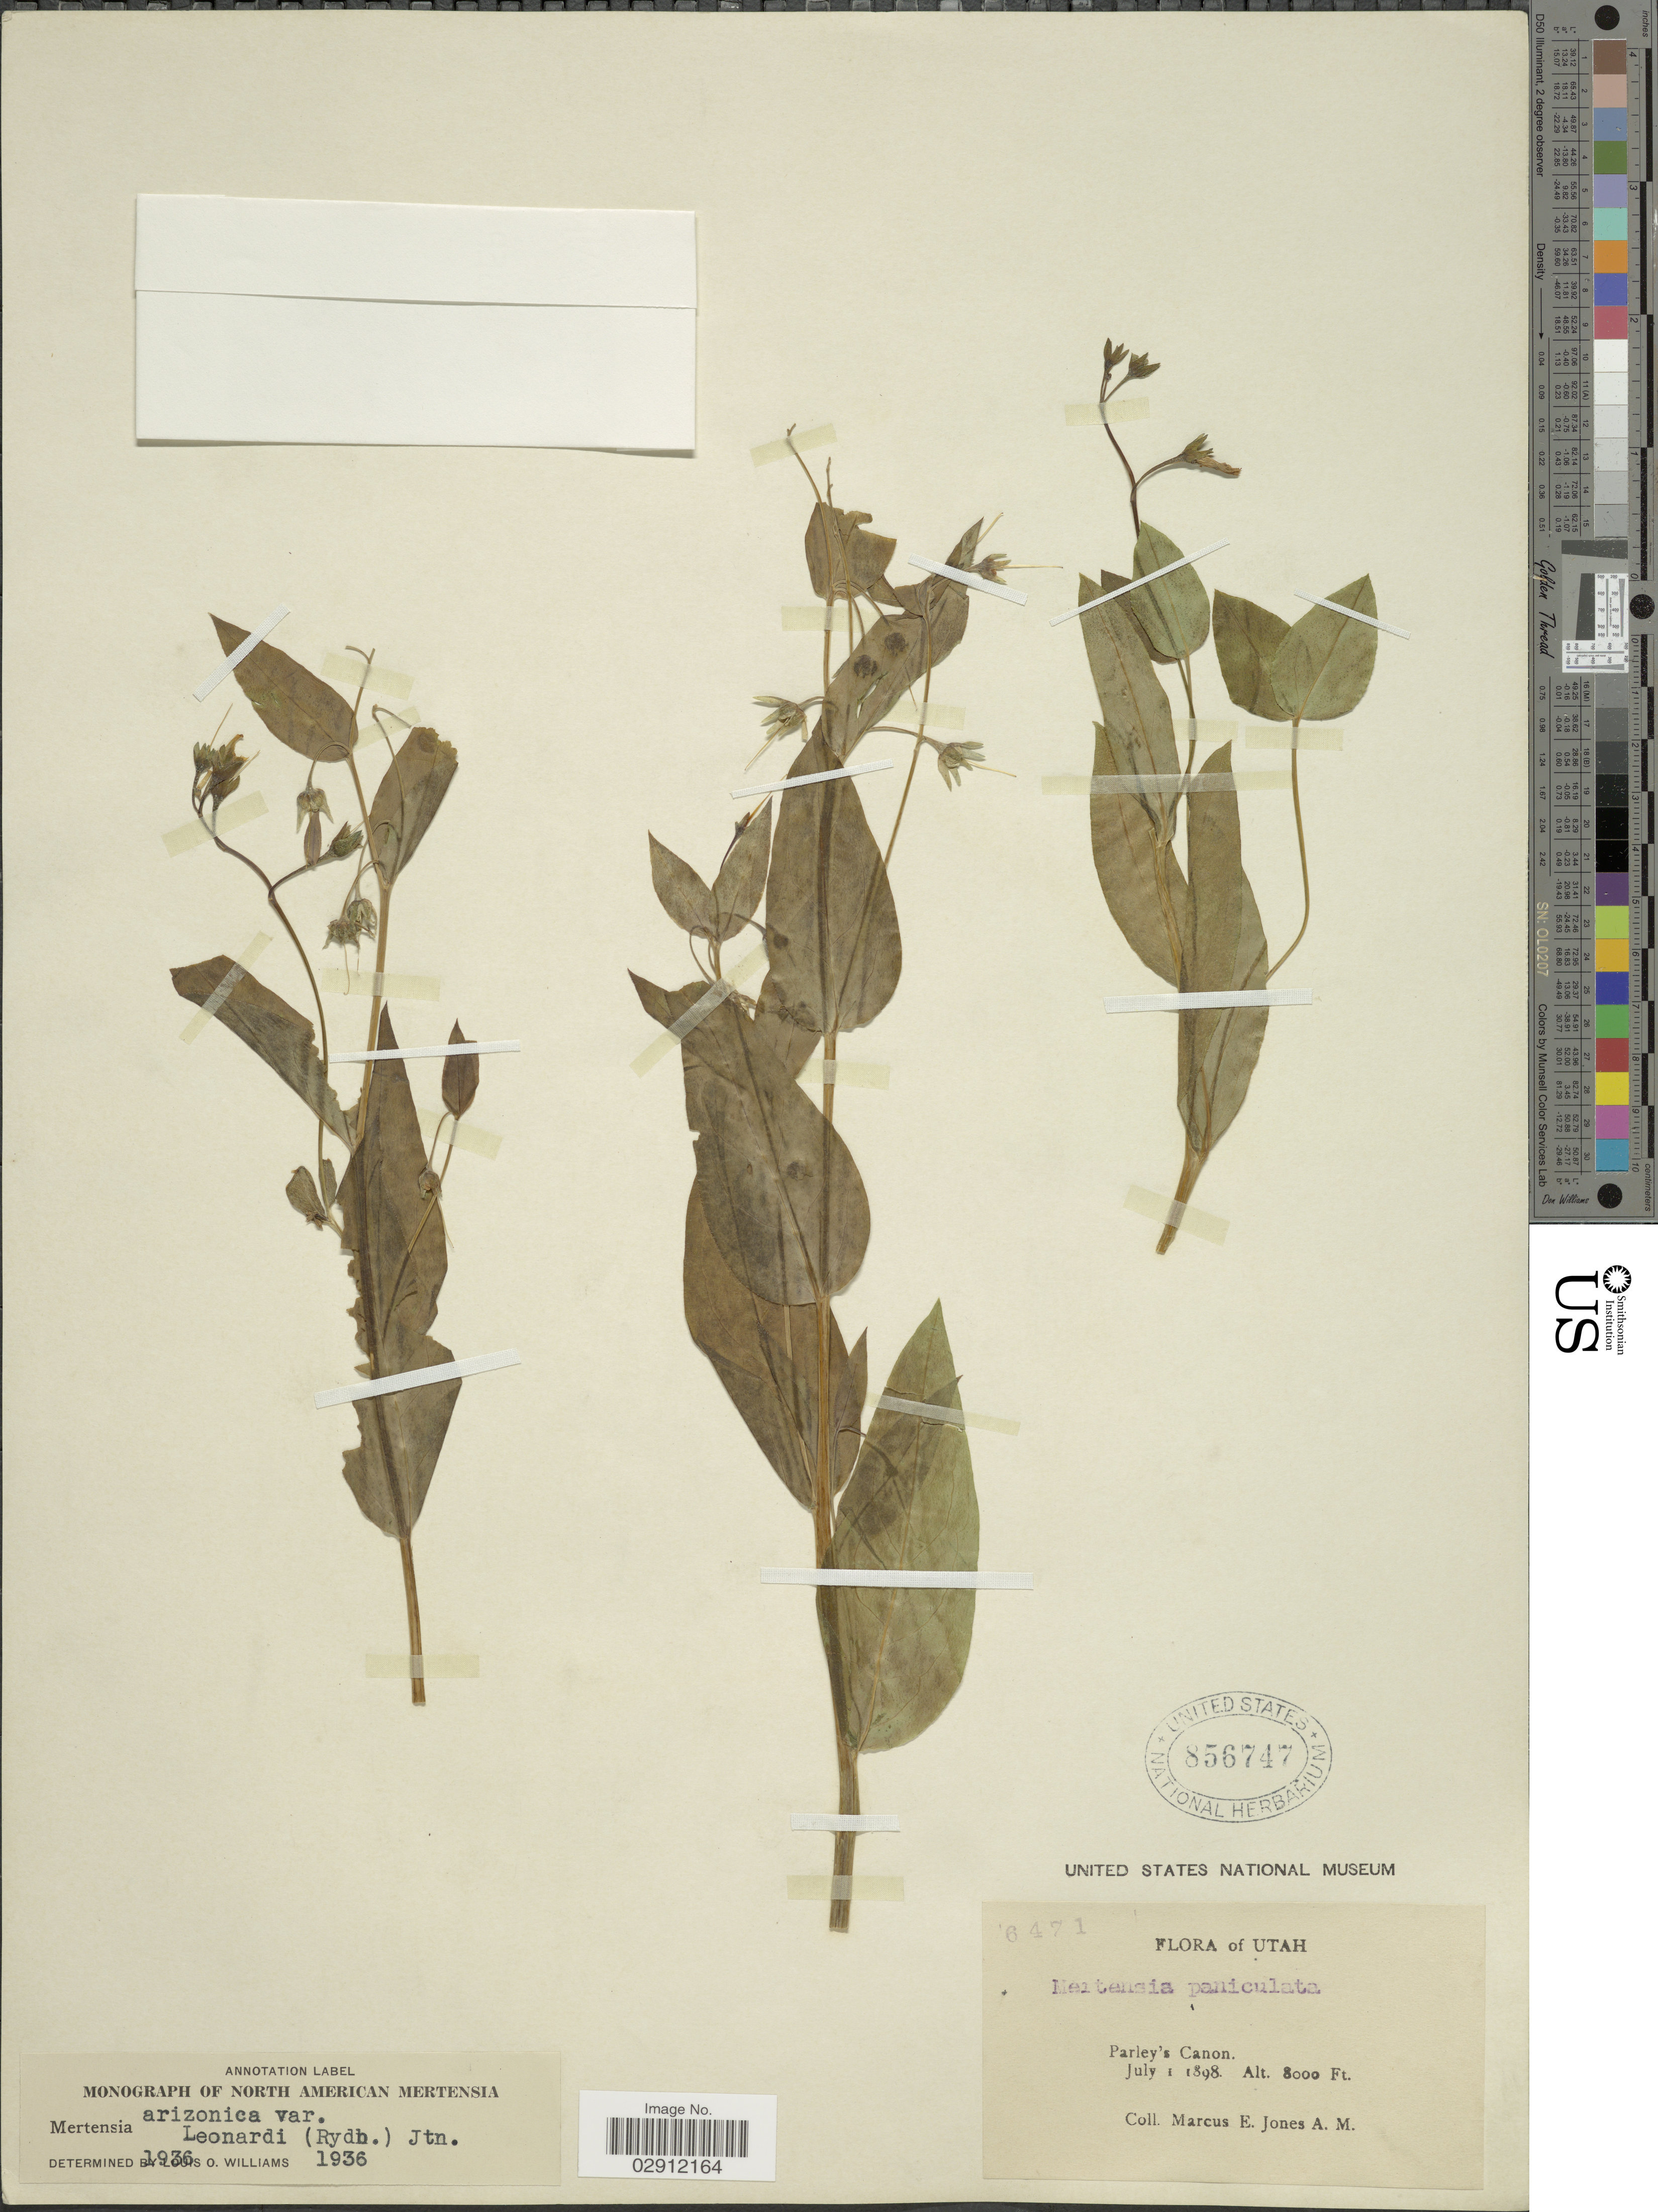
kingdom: Plantae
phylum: Tracheophyta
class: Magnoliopsida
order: Boraginales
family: Boraginaceae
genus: Mertensia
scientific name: Mertensia arizonica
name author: Greene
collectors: M. E. Jones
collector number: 6471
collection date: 1898-07-01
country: United States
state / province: Utah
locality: Parley's Canon.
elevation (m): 2438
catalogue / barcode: US 856747